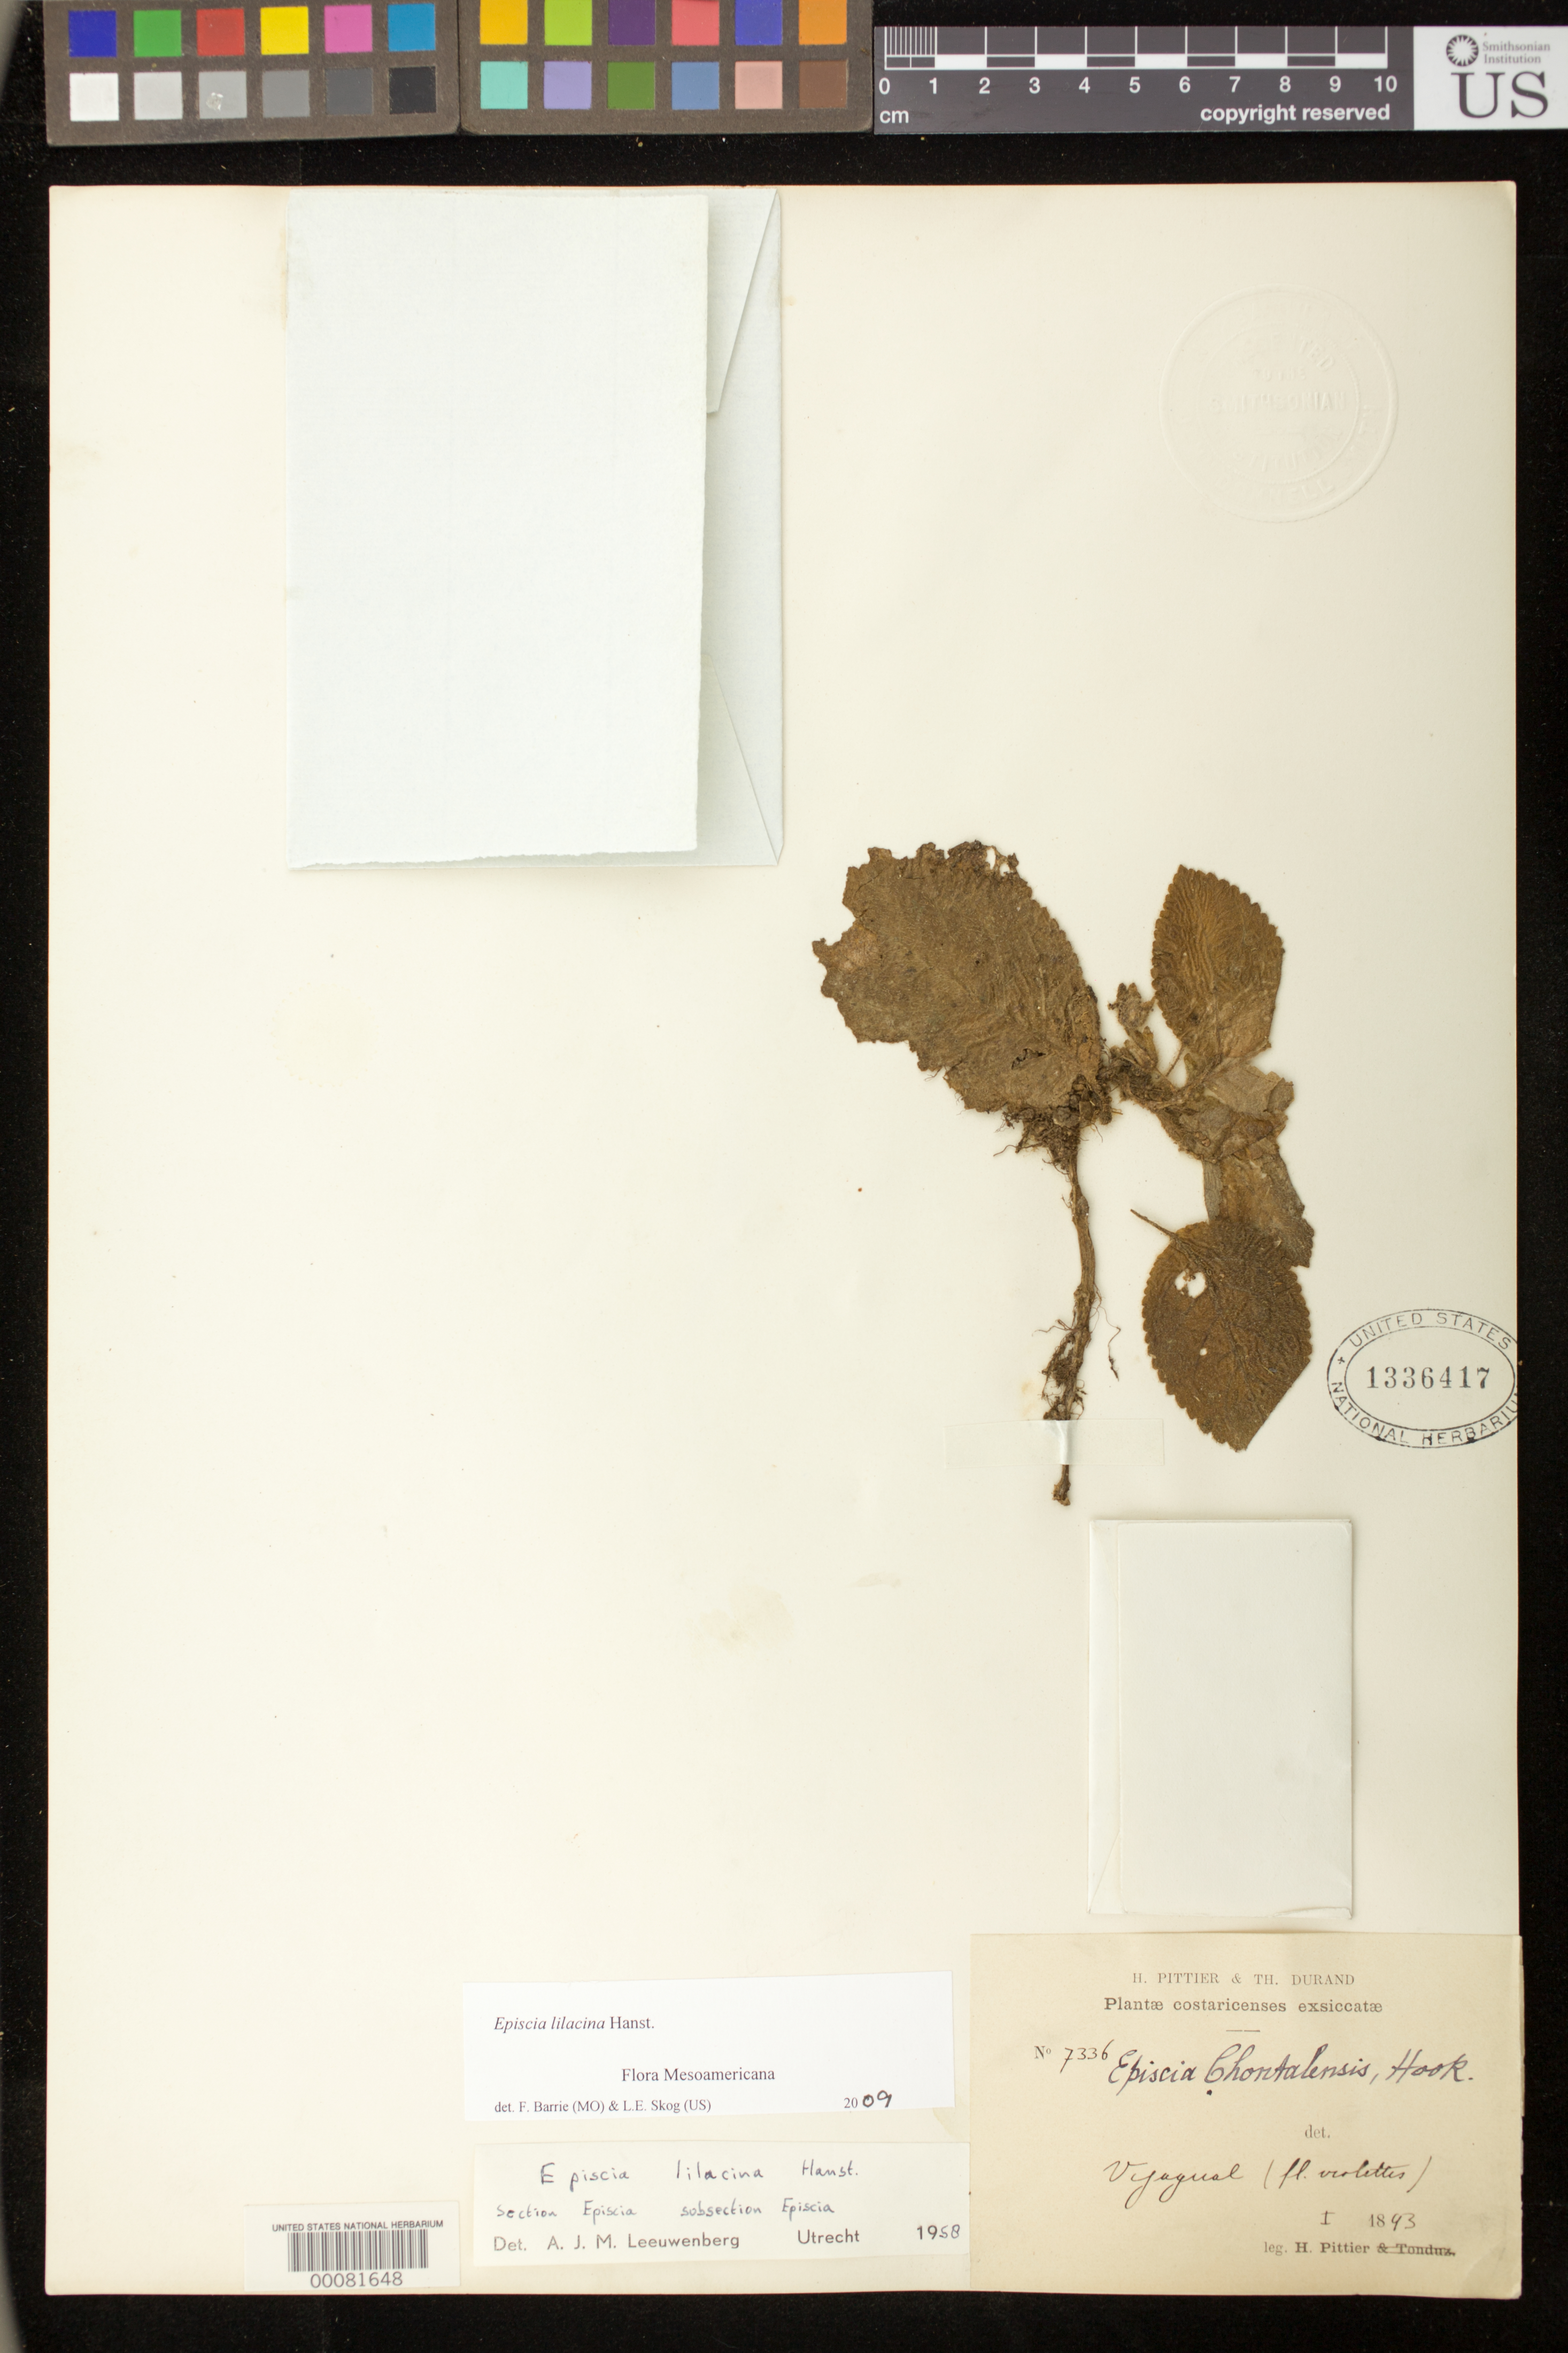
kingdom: Plantae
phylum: Tracheophyta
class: Magnoliopsida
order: Lamiales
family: Gesneriaceae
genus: Episcia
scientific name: Episcia lilacina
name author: Hanst.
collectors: H. F. Pittier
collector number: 7336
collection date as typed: Jan 1893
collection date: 1893-01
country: Costa Rica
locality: Vyagual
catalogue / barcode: US 1336417